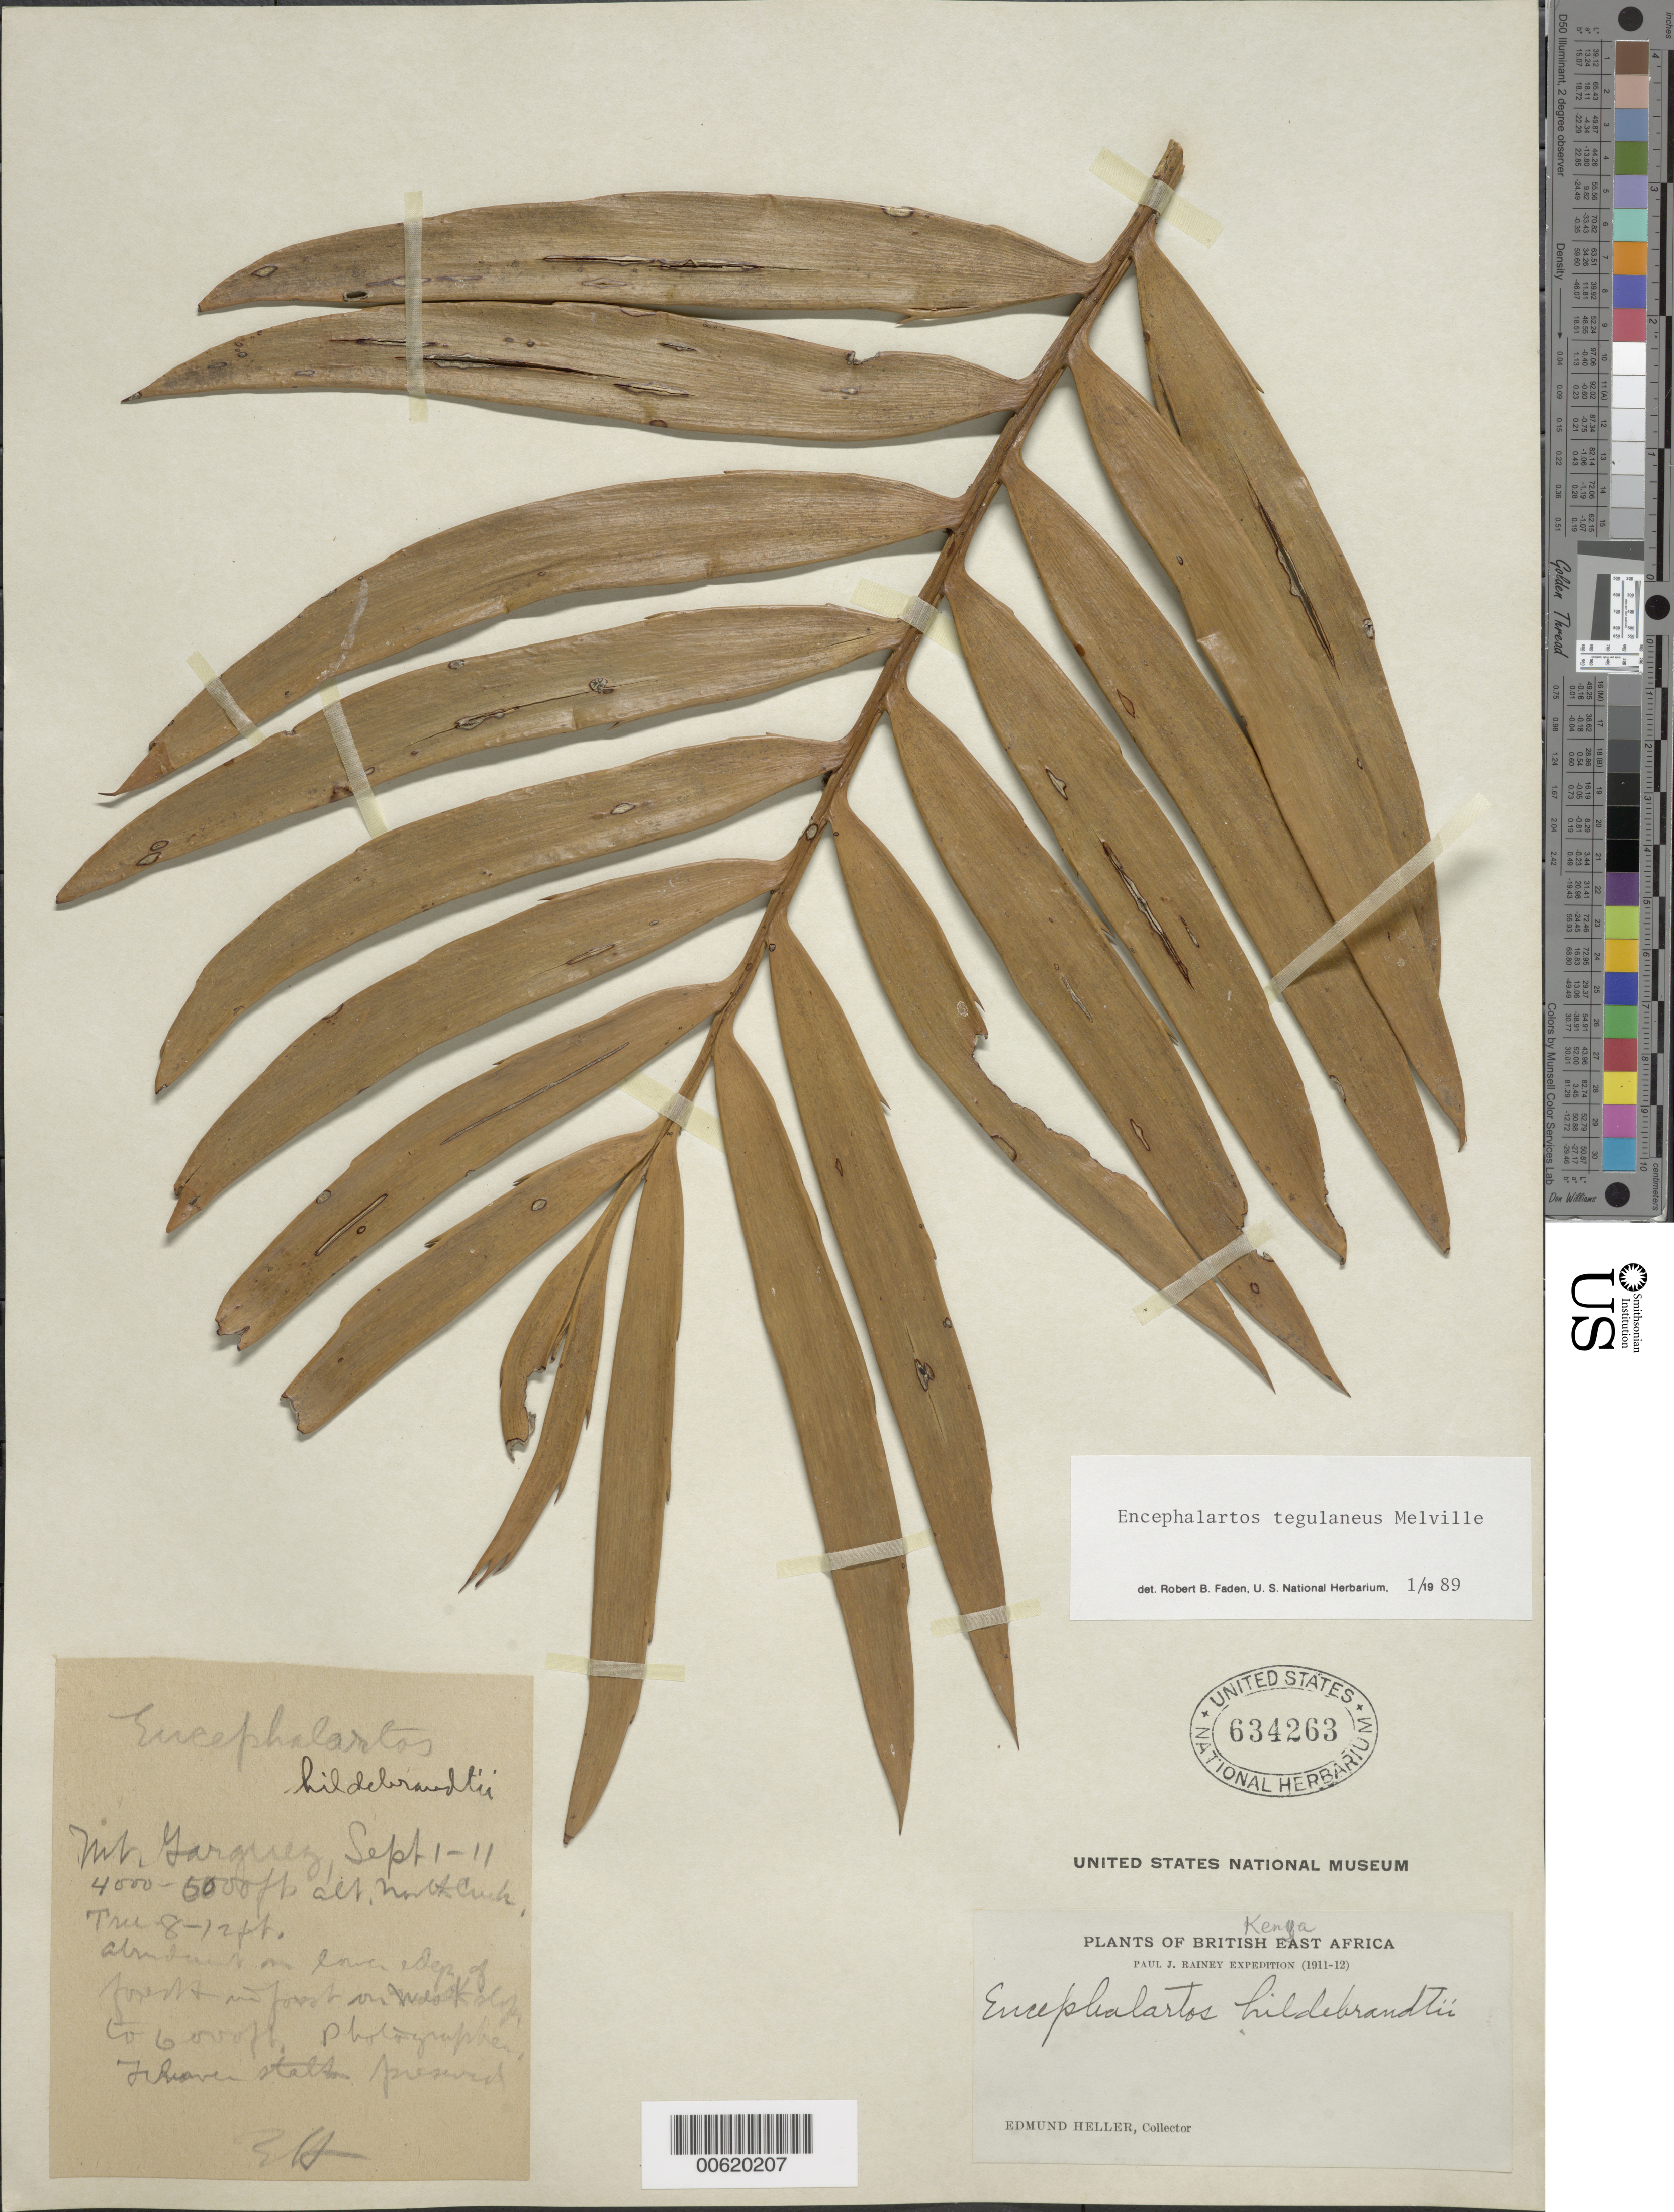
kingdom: Plantae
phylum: Tracheophyta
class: Cycadopsida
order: Cycadales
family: Zamiaceae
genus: Encephalartos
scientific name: Encephalartos tegulaneus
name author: Melville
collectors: E. Heller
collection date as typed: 01 Sep 1911 to 11 Sep 1911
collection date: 1911-09-01/1911-09-11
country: Kenya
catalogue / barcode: US 634263